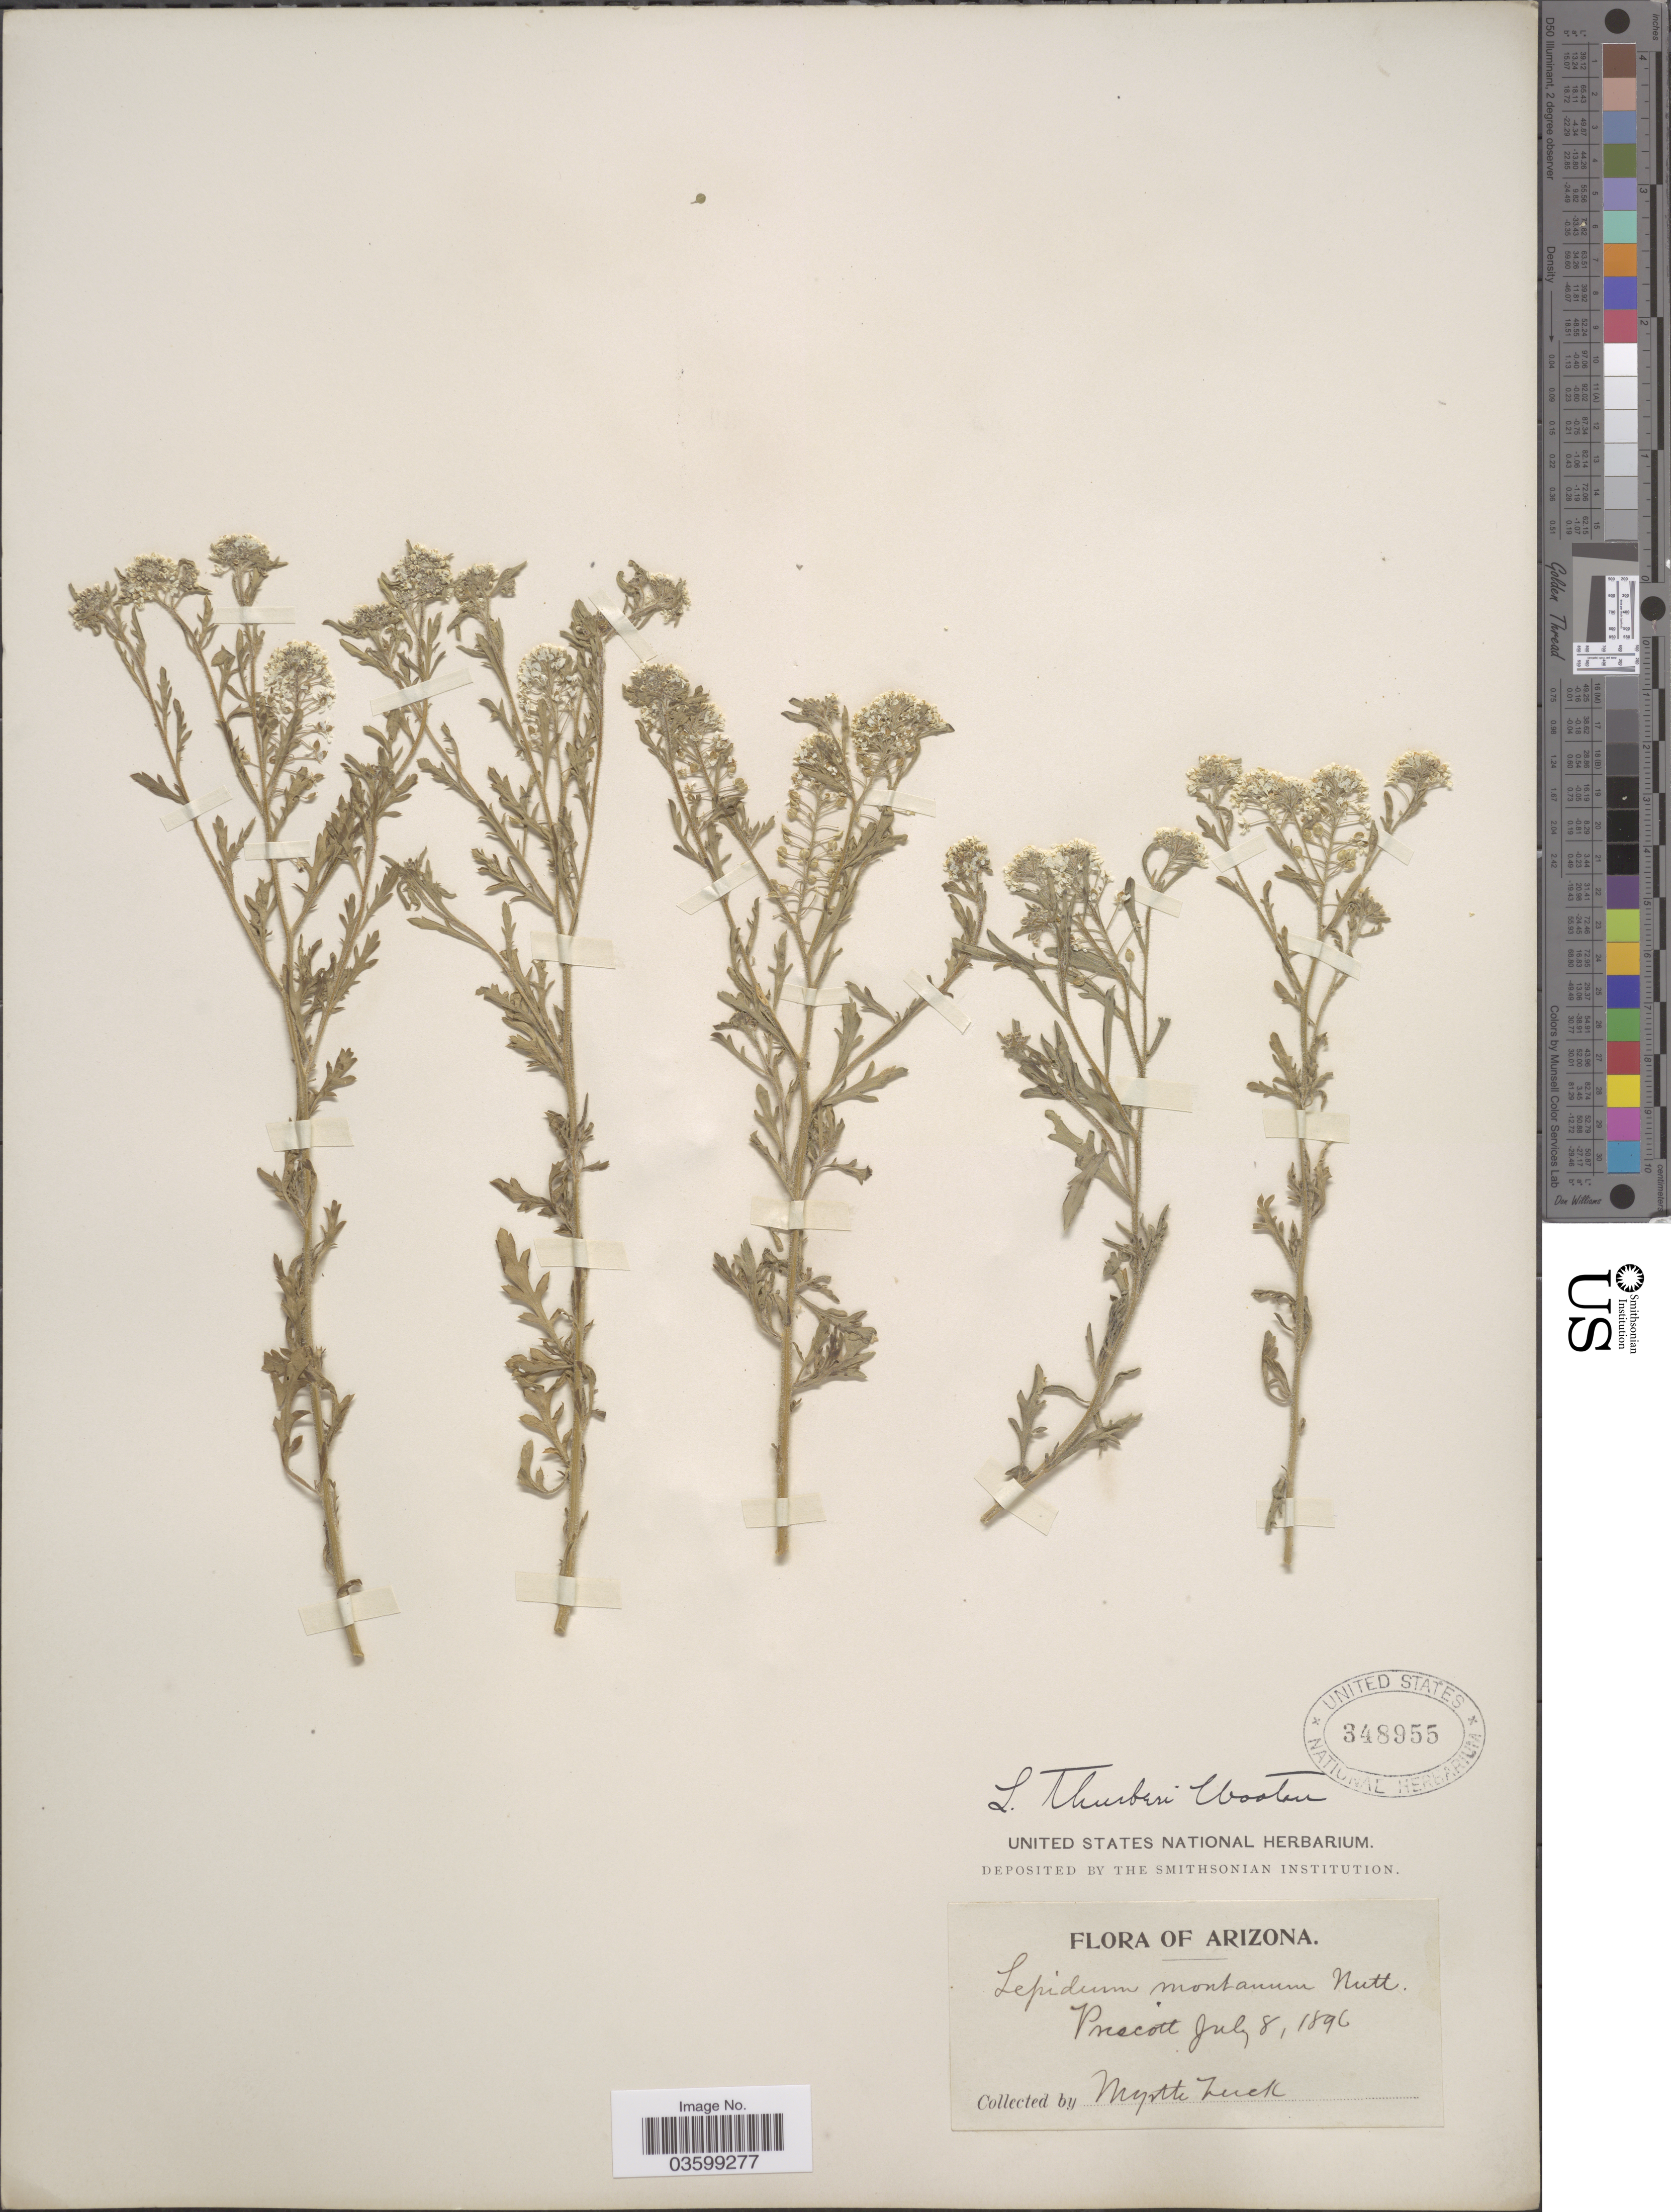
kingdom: Plantae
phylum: Tracheophyta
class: Magnoliopsida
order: Brassicales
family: Brassicaceae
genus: Lepidium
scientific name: Lepidium thurberi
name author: Wooton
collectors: M. Zuck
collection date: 1896-07-08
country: United States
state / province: Arizona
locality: Prescott.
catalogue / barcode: US 348955